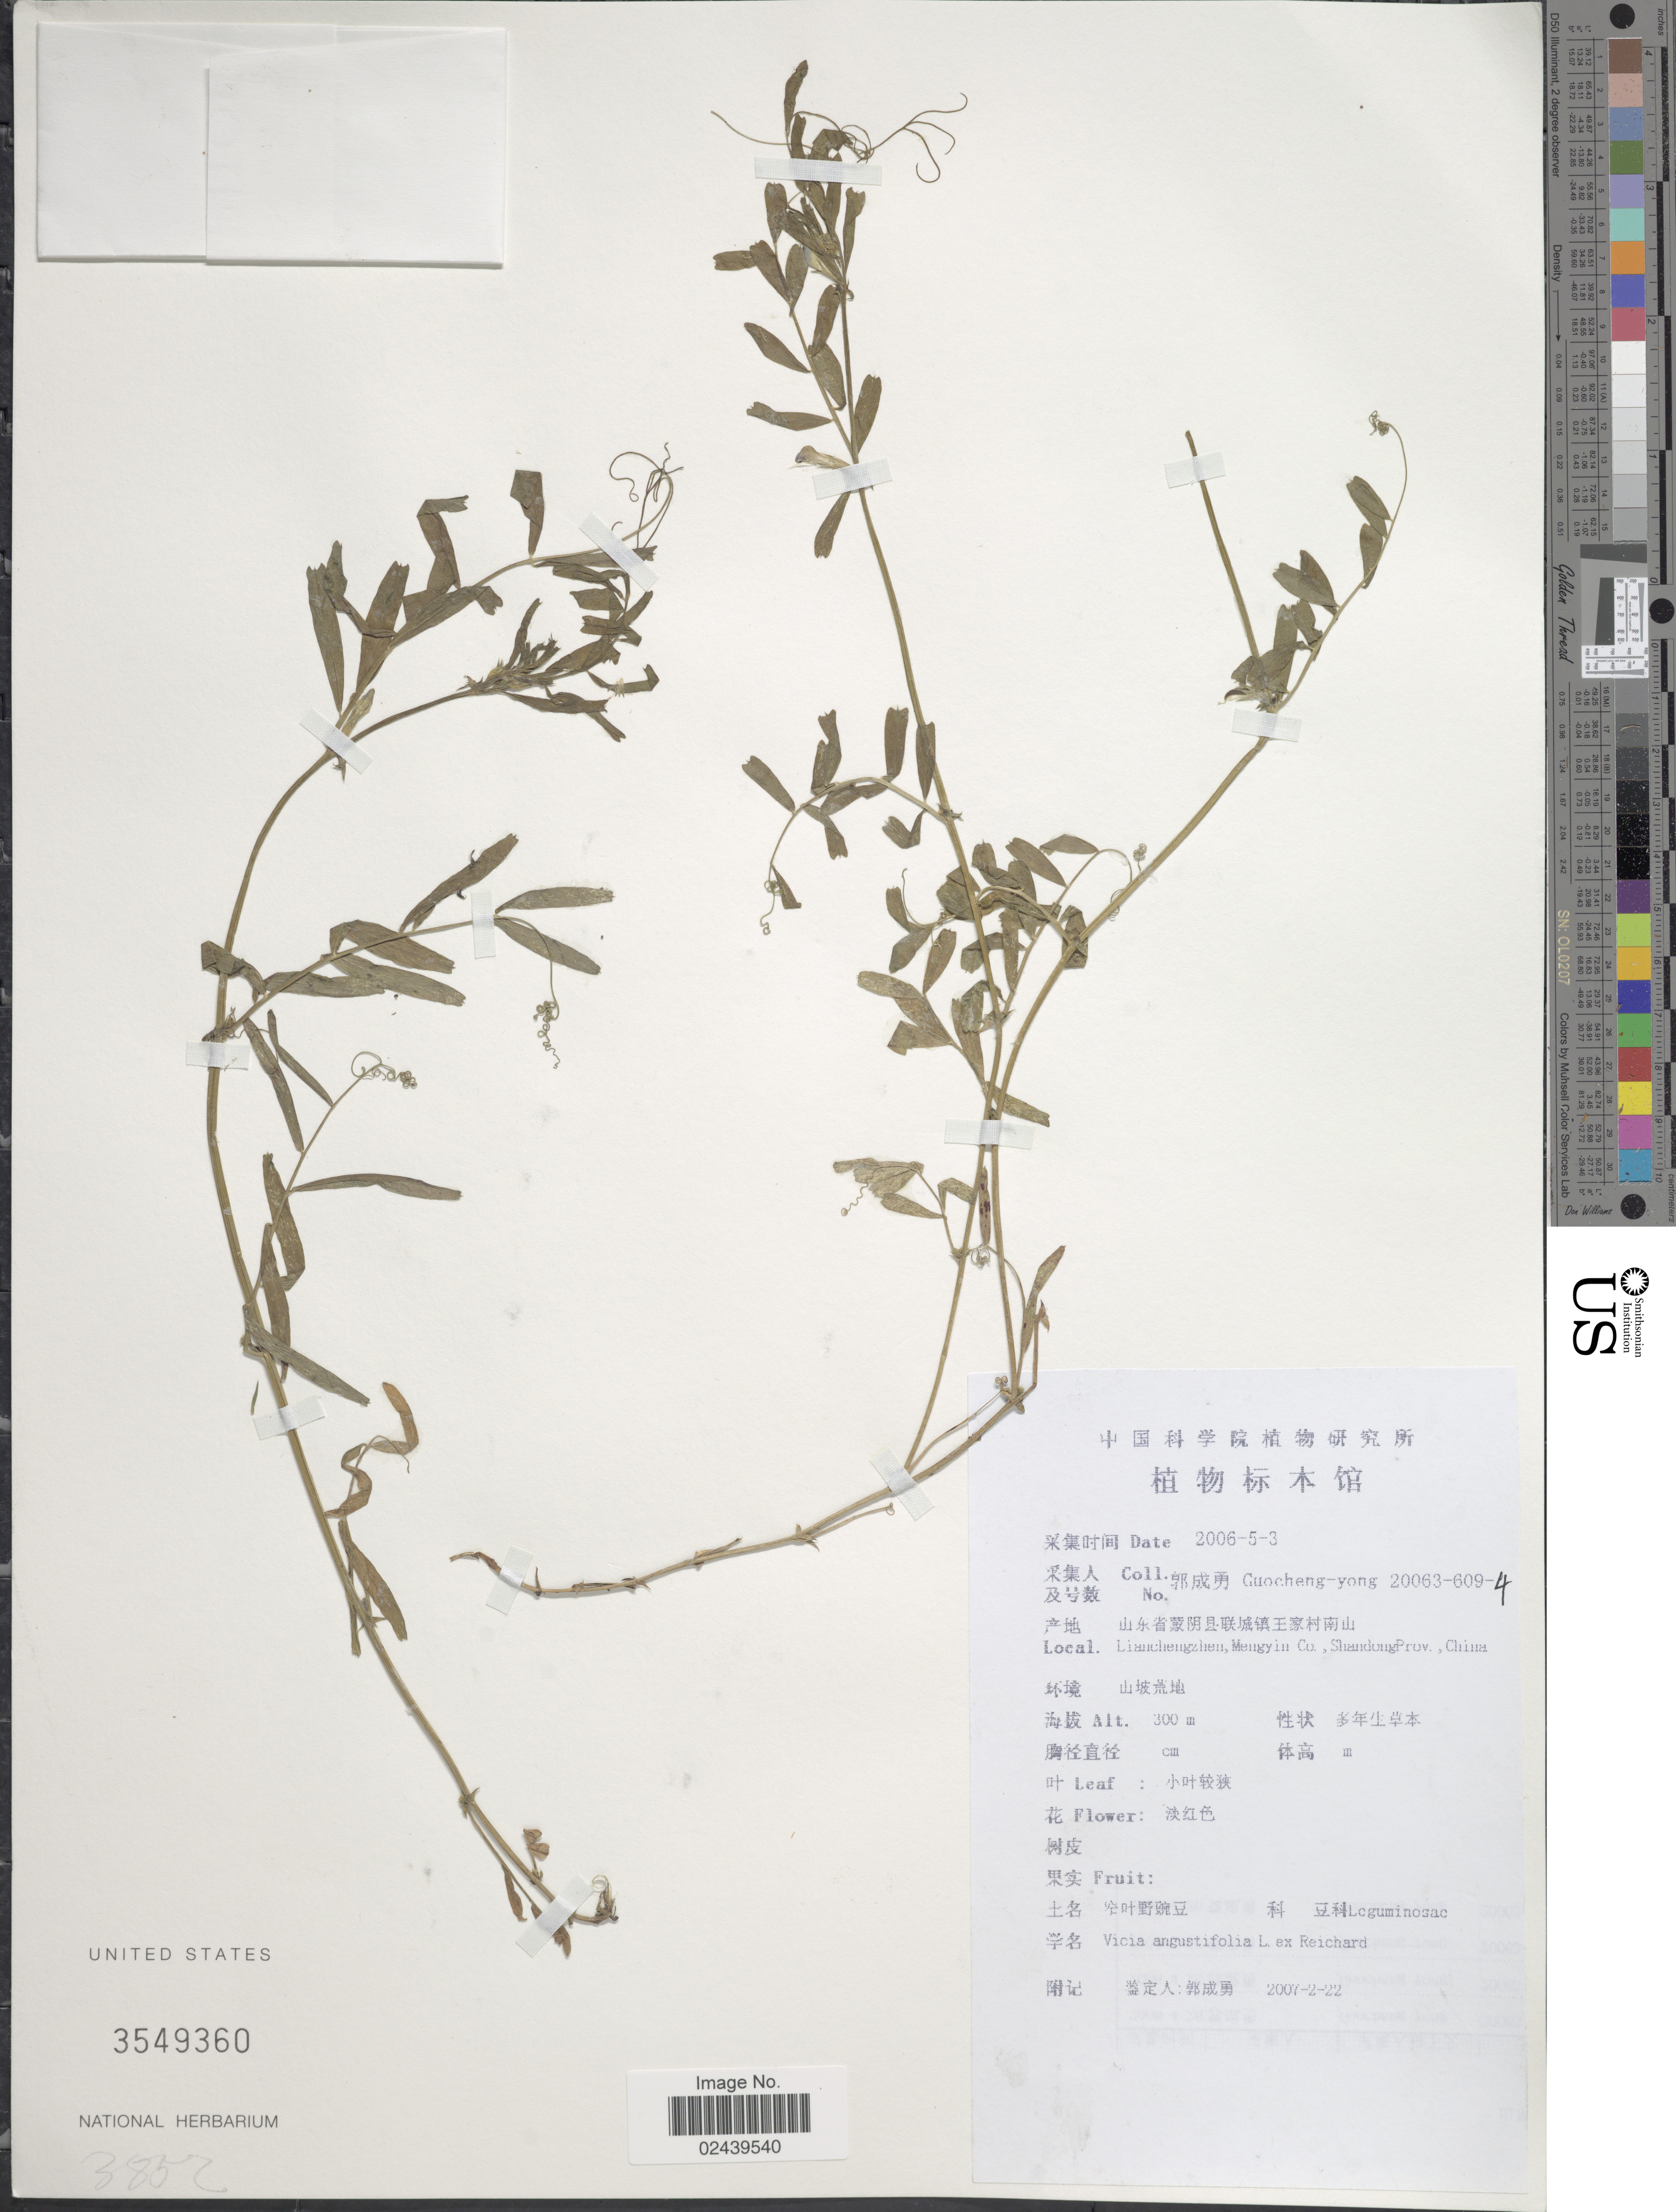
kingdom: Plantae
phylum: Tracheophyta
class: Magnoliopsida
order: Fabales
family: Fabaceae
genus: Vicia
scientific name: Vicia angustifolia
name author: L.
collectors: Guo cheng-yong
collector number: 20063-609-4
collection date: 2006-05-03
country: China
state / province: Shandong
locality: Lianchengzhen, Mengyin Co., Shandong Prov., China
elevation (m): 300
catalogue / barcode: US 3549630